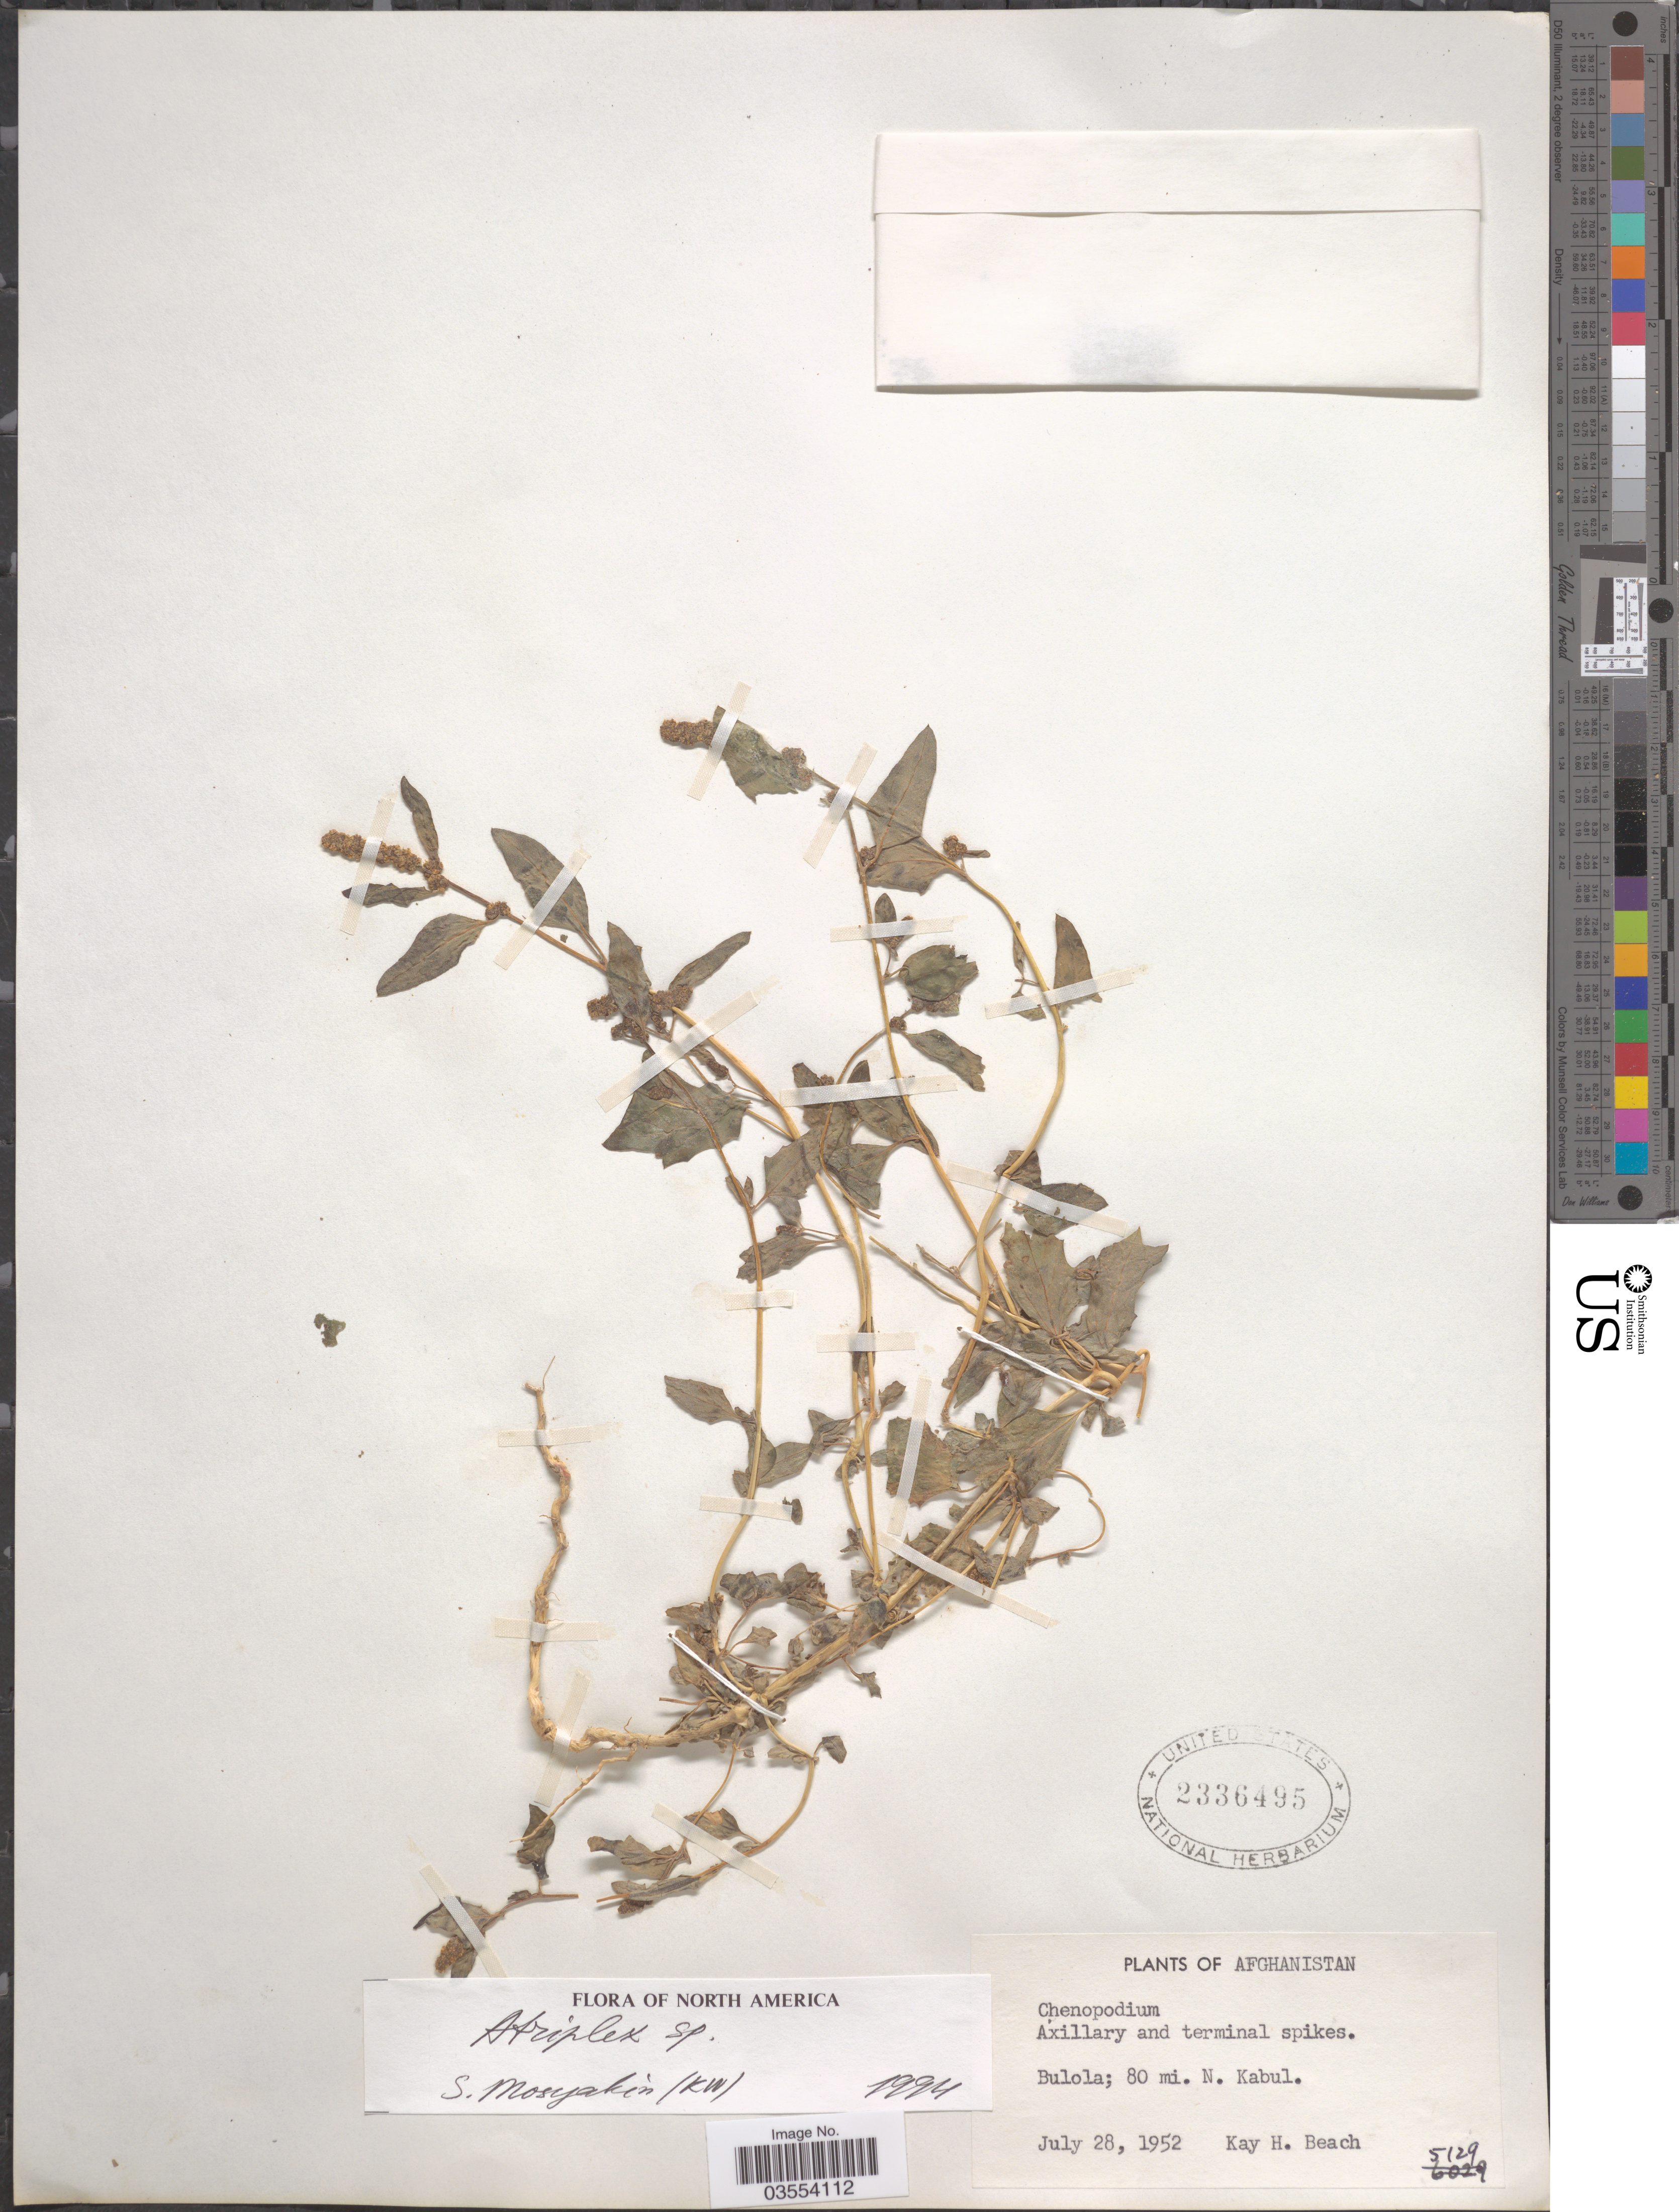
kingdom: Plantae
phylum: Tracheophyta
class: Magnoliopsida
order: Caryophyllales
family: Amaranthaceae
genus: Atriplex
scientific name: Atriplex sp.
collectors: K. H. Beach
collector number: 5129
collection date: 1952-07-28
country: Afghanistan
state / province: Kabul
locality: Bulola; 80 mi. N. Kabul.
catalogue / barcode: US 2336495